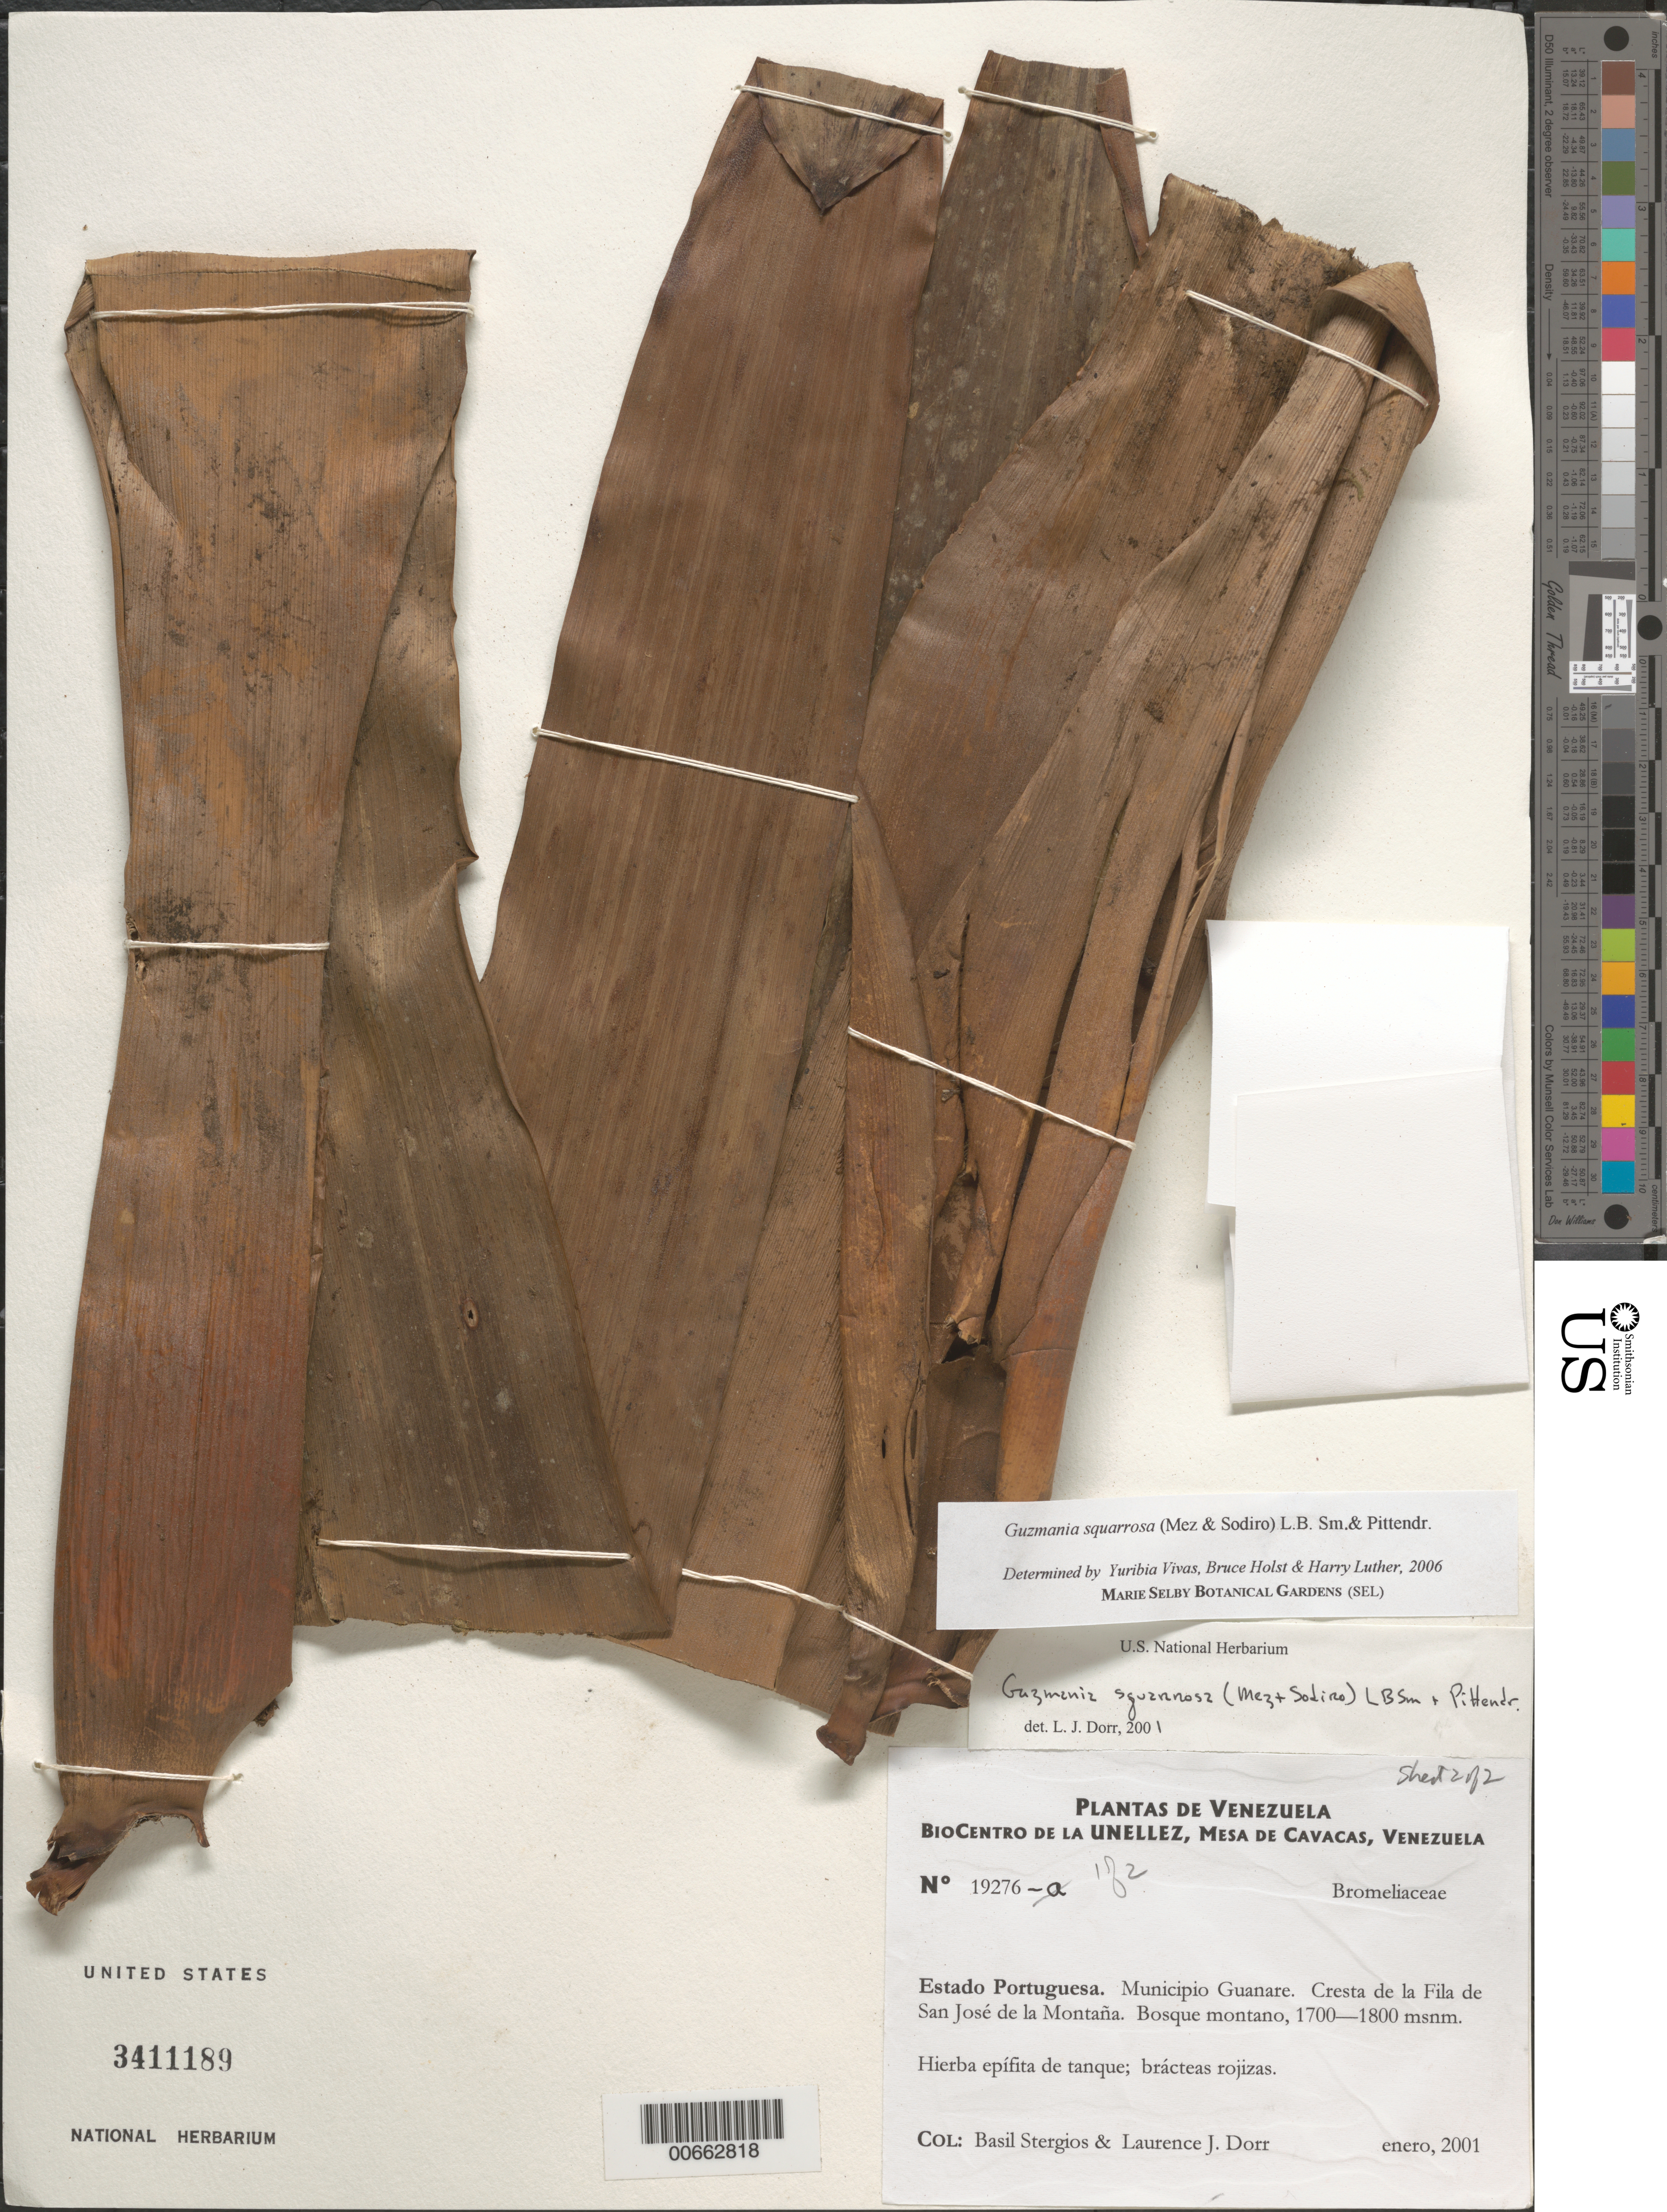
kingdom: Plantae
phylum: Tracheophyta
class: Liliopsida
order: Poales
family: Bromeliaceae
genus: Guzmania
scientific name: Guzmania squarrosa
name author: (Mez & Sodiro) L.B. Sm. & Pittendr.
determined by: Dorr, L. J., (BOT), Smithsonian Institution - National Museum of Natural History (UNITED STATES)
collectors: B. G. Stergios & L. J. Dorr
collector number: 19276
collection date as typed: Jan 2001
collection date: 2001-01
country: Venezuela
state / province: Portuguesa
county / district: Guanare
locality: Cresta de la Fila de San José de la Montaña, near the border with Lara state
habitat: Bosque montano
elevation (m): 1700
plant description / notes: PORT, US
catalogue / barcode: US 3411189